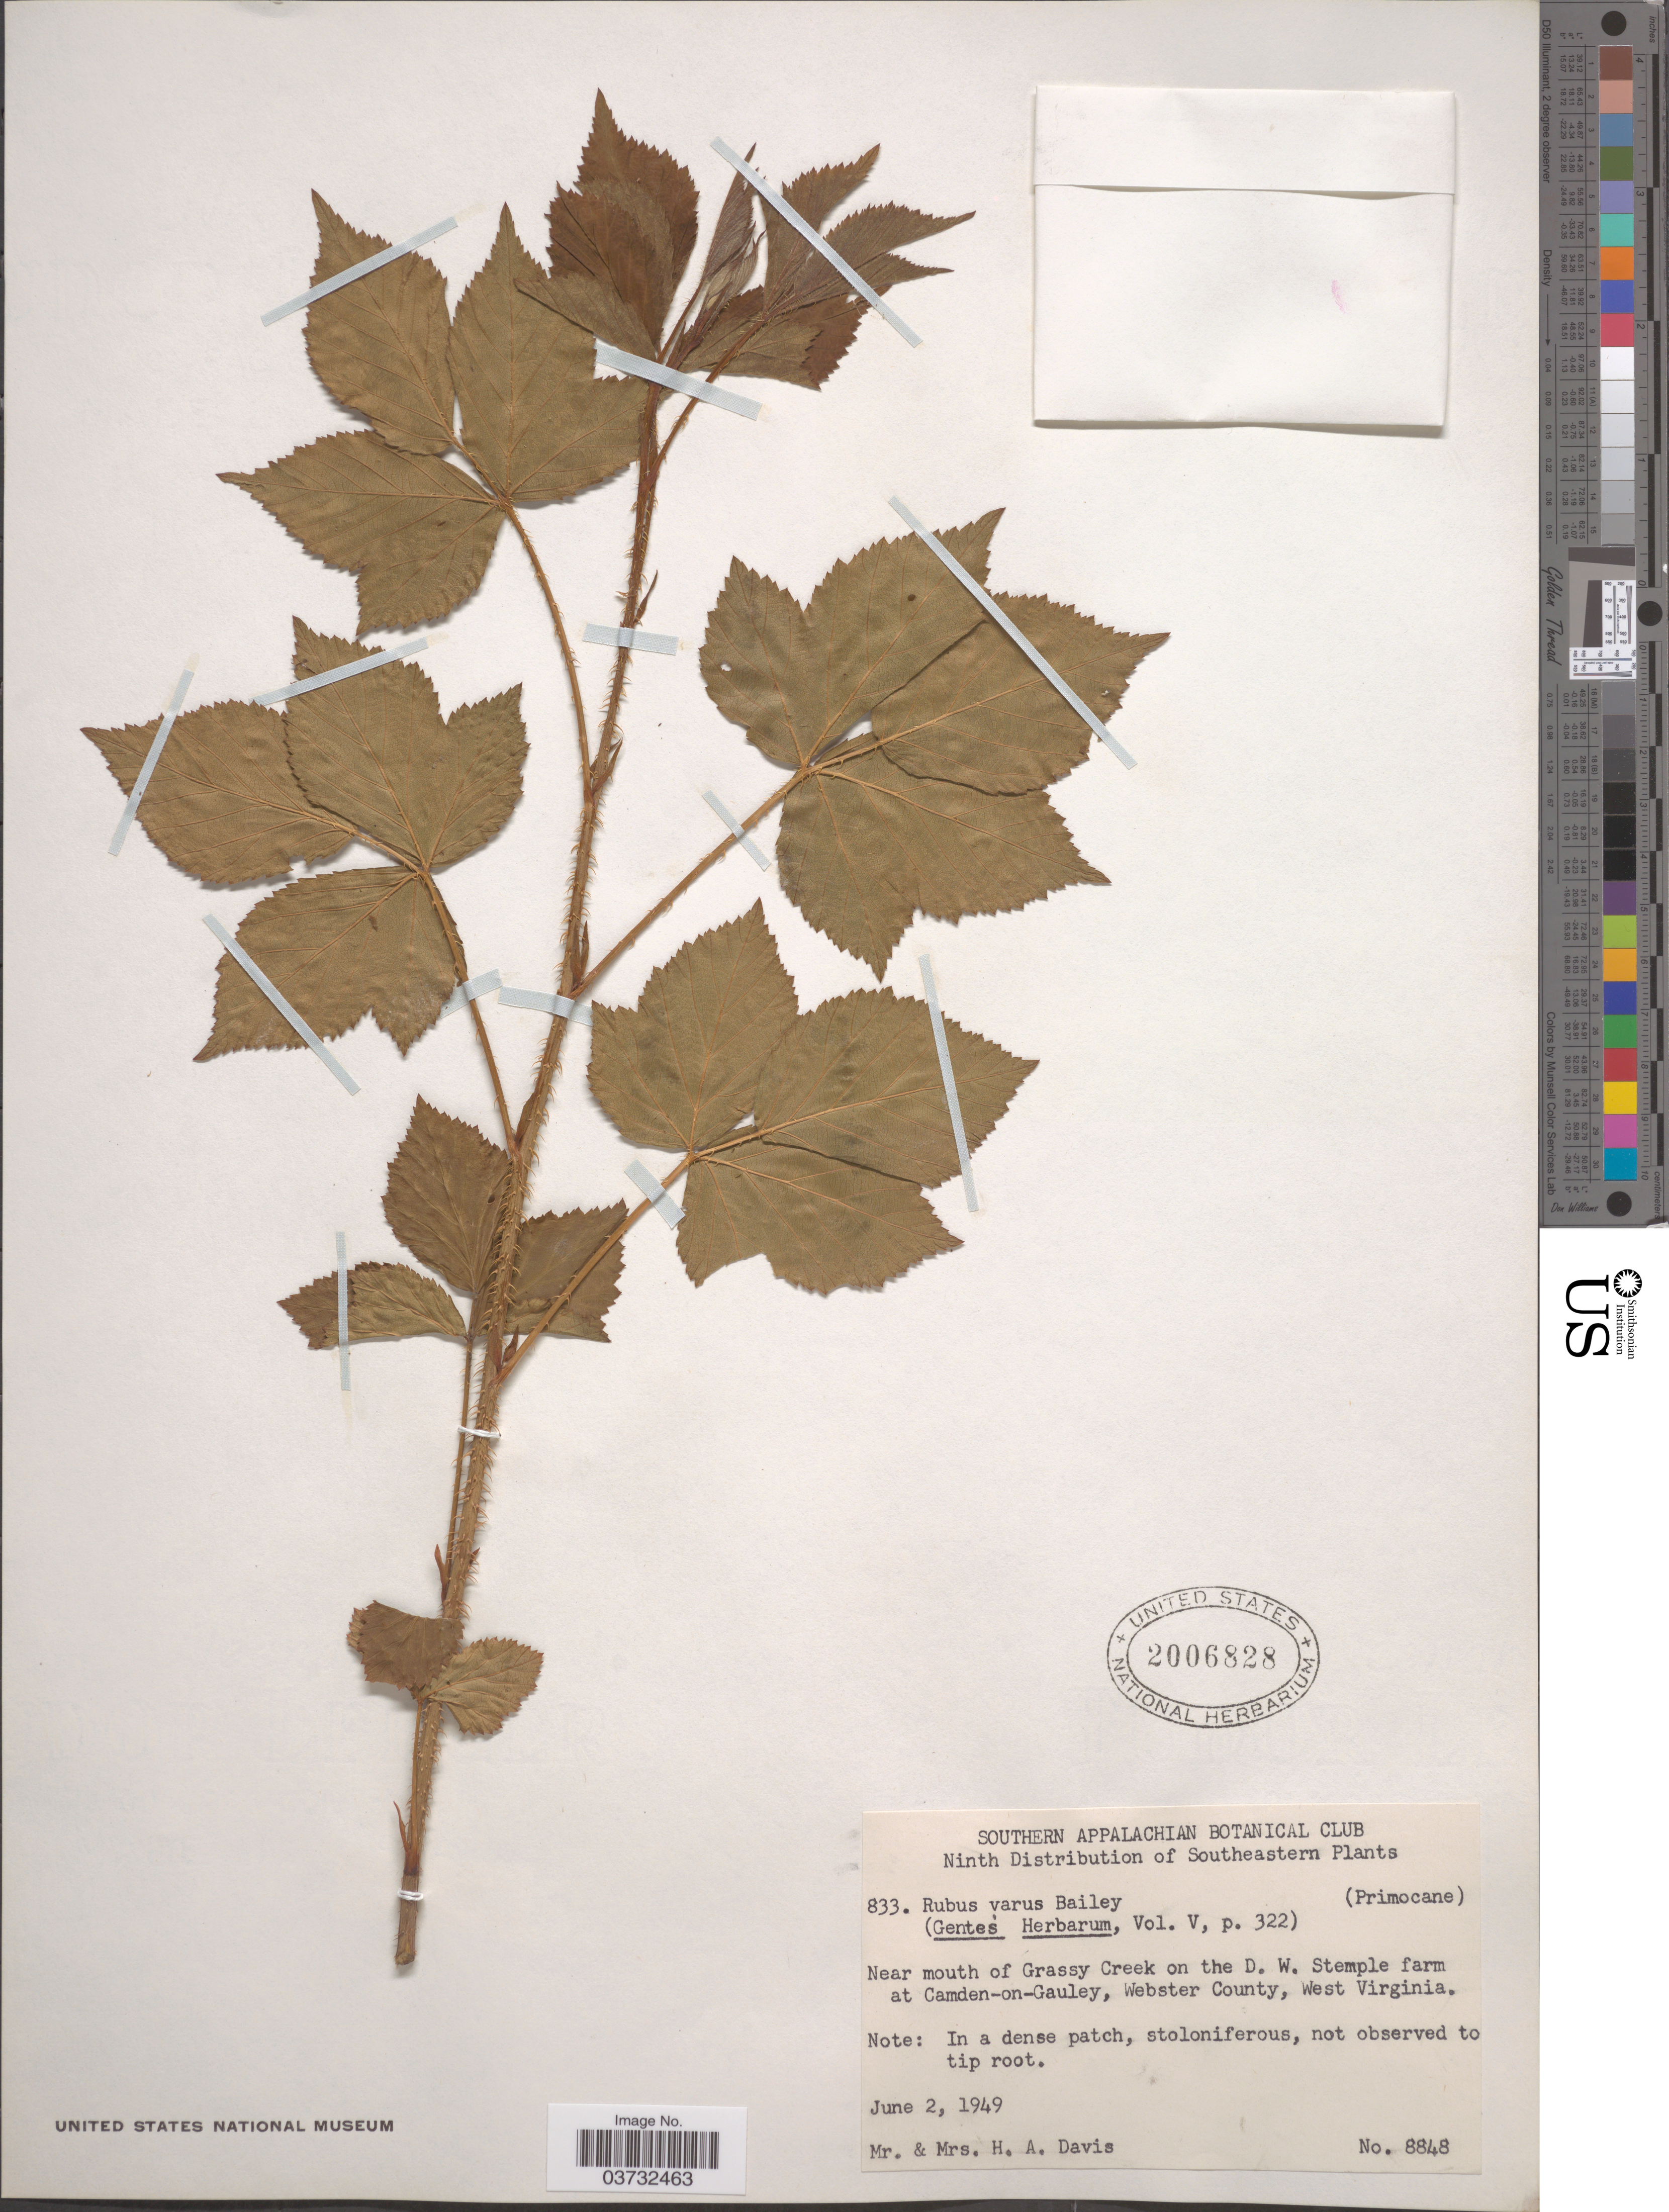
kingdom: Plantae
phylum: Tracheophyta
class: Magnoliopsida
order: Rosales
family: Rosaceae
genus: Rubus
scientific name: Rubus varus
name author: L.H. Bailey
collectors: H. Davis & H. Davis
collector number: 8848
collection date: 1949-06-02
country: United States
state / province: West Virginia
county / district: Webster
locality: Near mouth of Grassy Creek on the D. W. Stemple farm at Camden-on-Gauley, Webster County.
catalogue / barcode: US 2006828